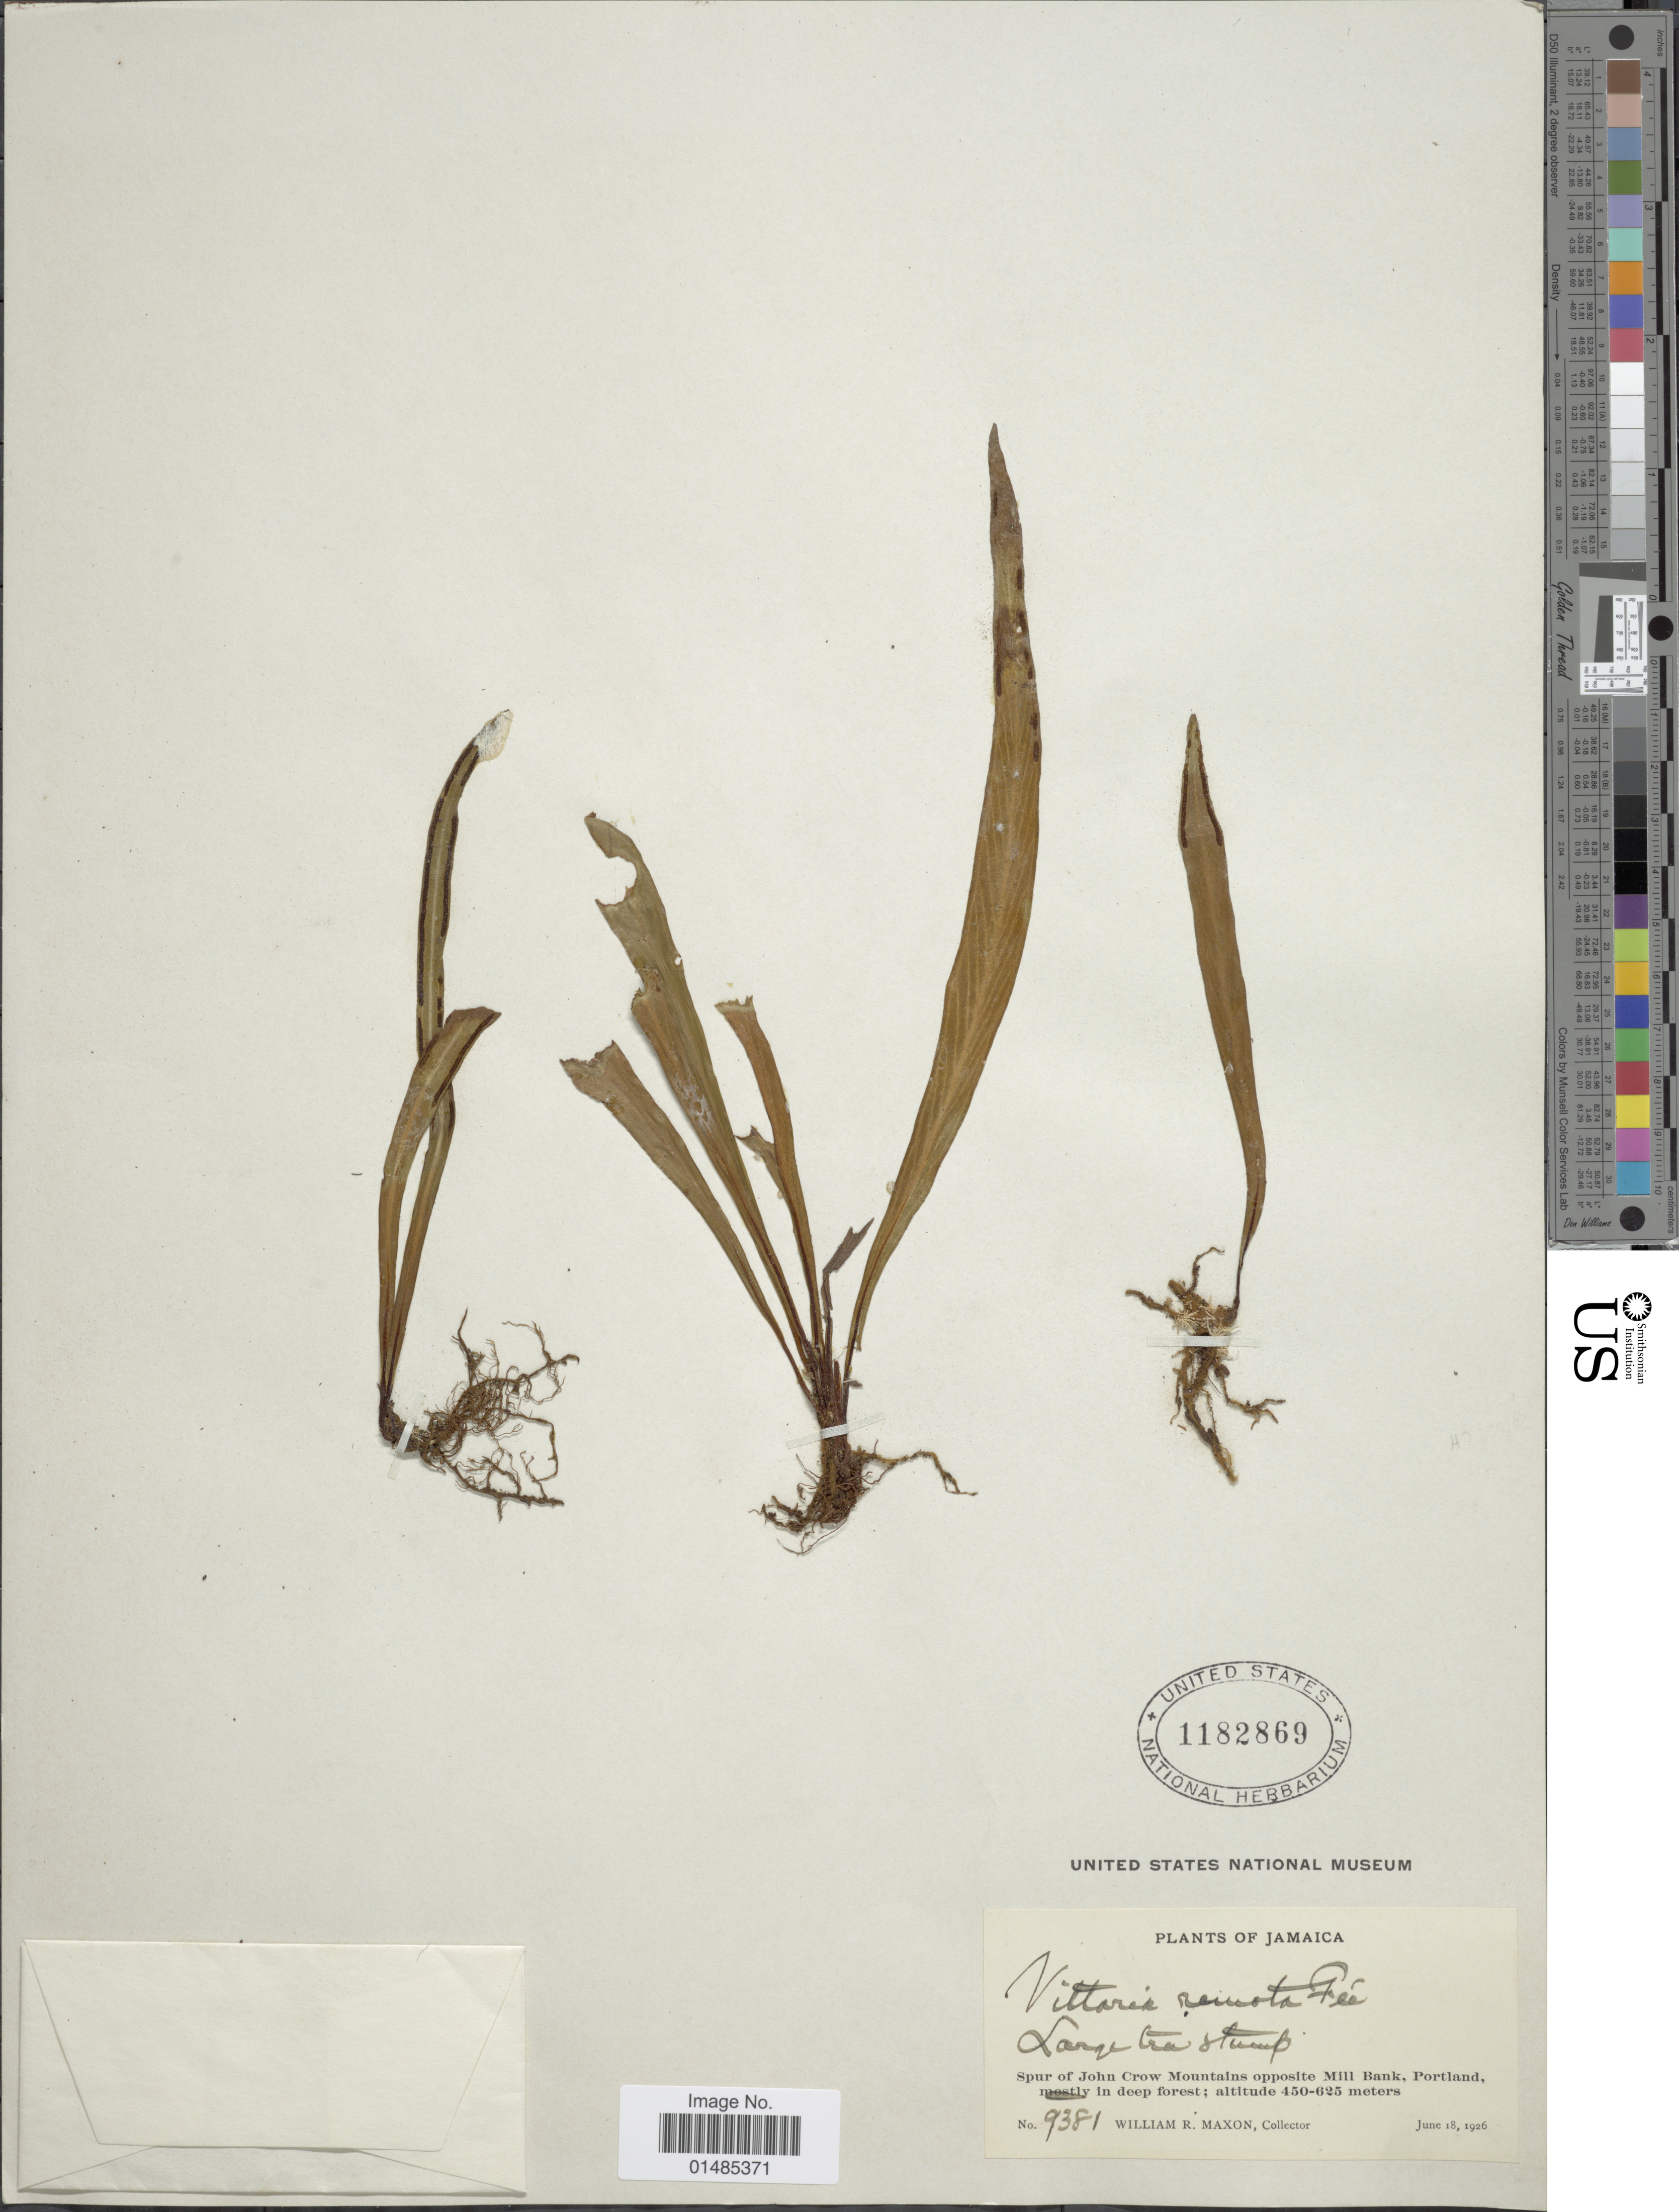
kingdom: Plantae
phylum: Tracheophyta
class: Polypodiopsida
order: Polypodiales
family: Pteridaceae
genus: Radiovittaria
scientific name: Radiovittaria remota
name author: (Fée) E.H. Crane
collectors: W. R. Maxon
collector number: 9381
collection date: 1926-06-18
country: Jamaica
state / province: Portland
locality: Spur of John Crow Mountains opposite Mill Bank.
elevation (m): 450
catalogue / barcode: US 1182869